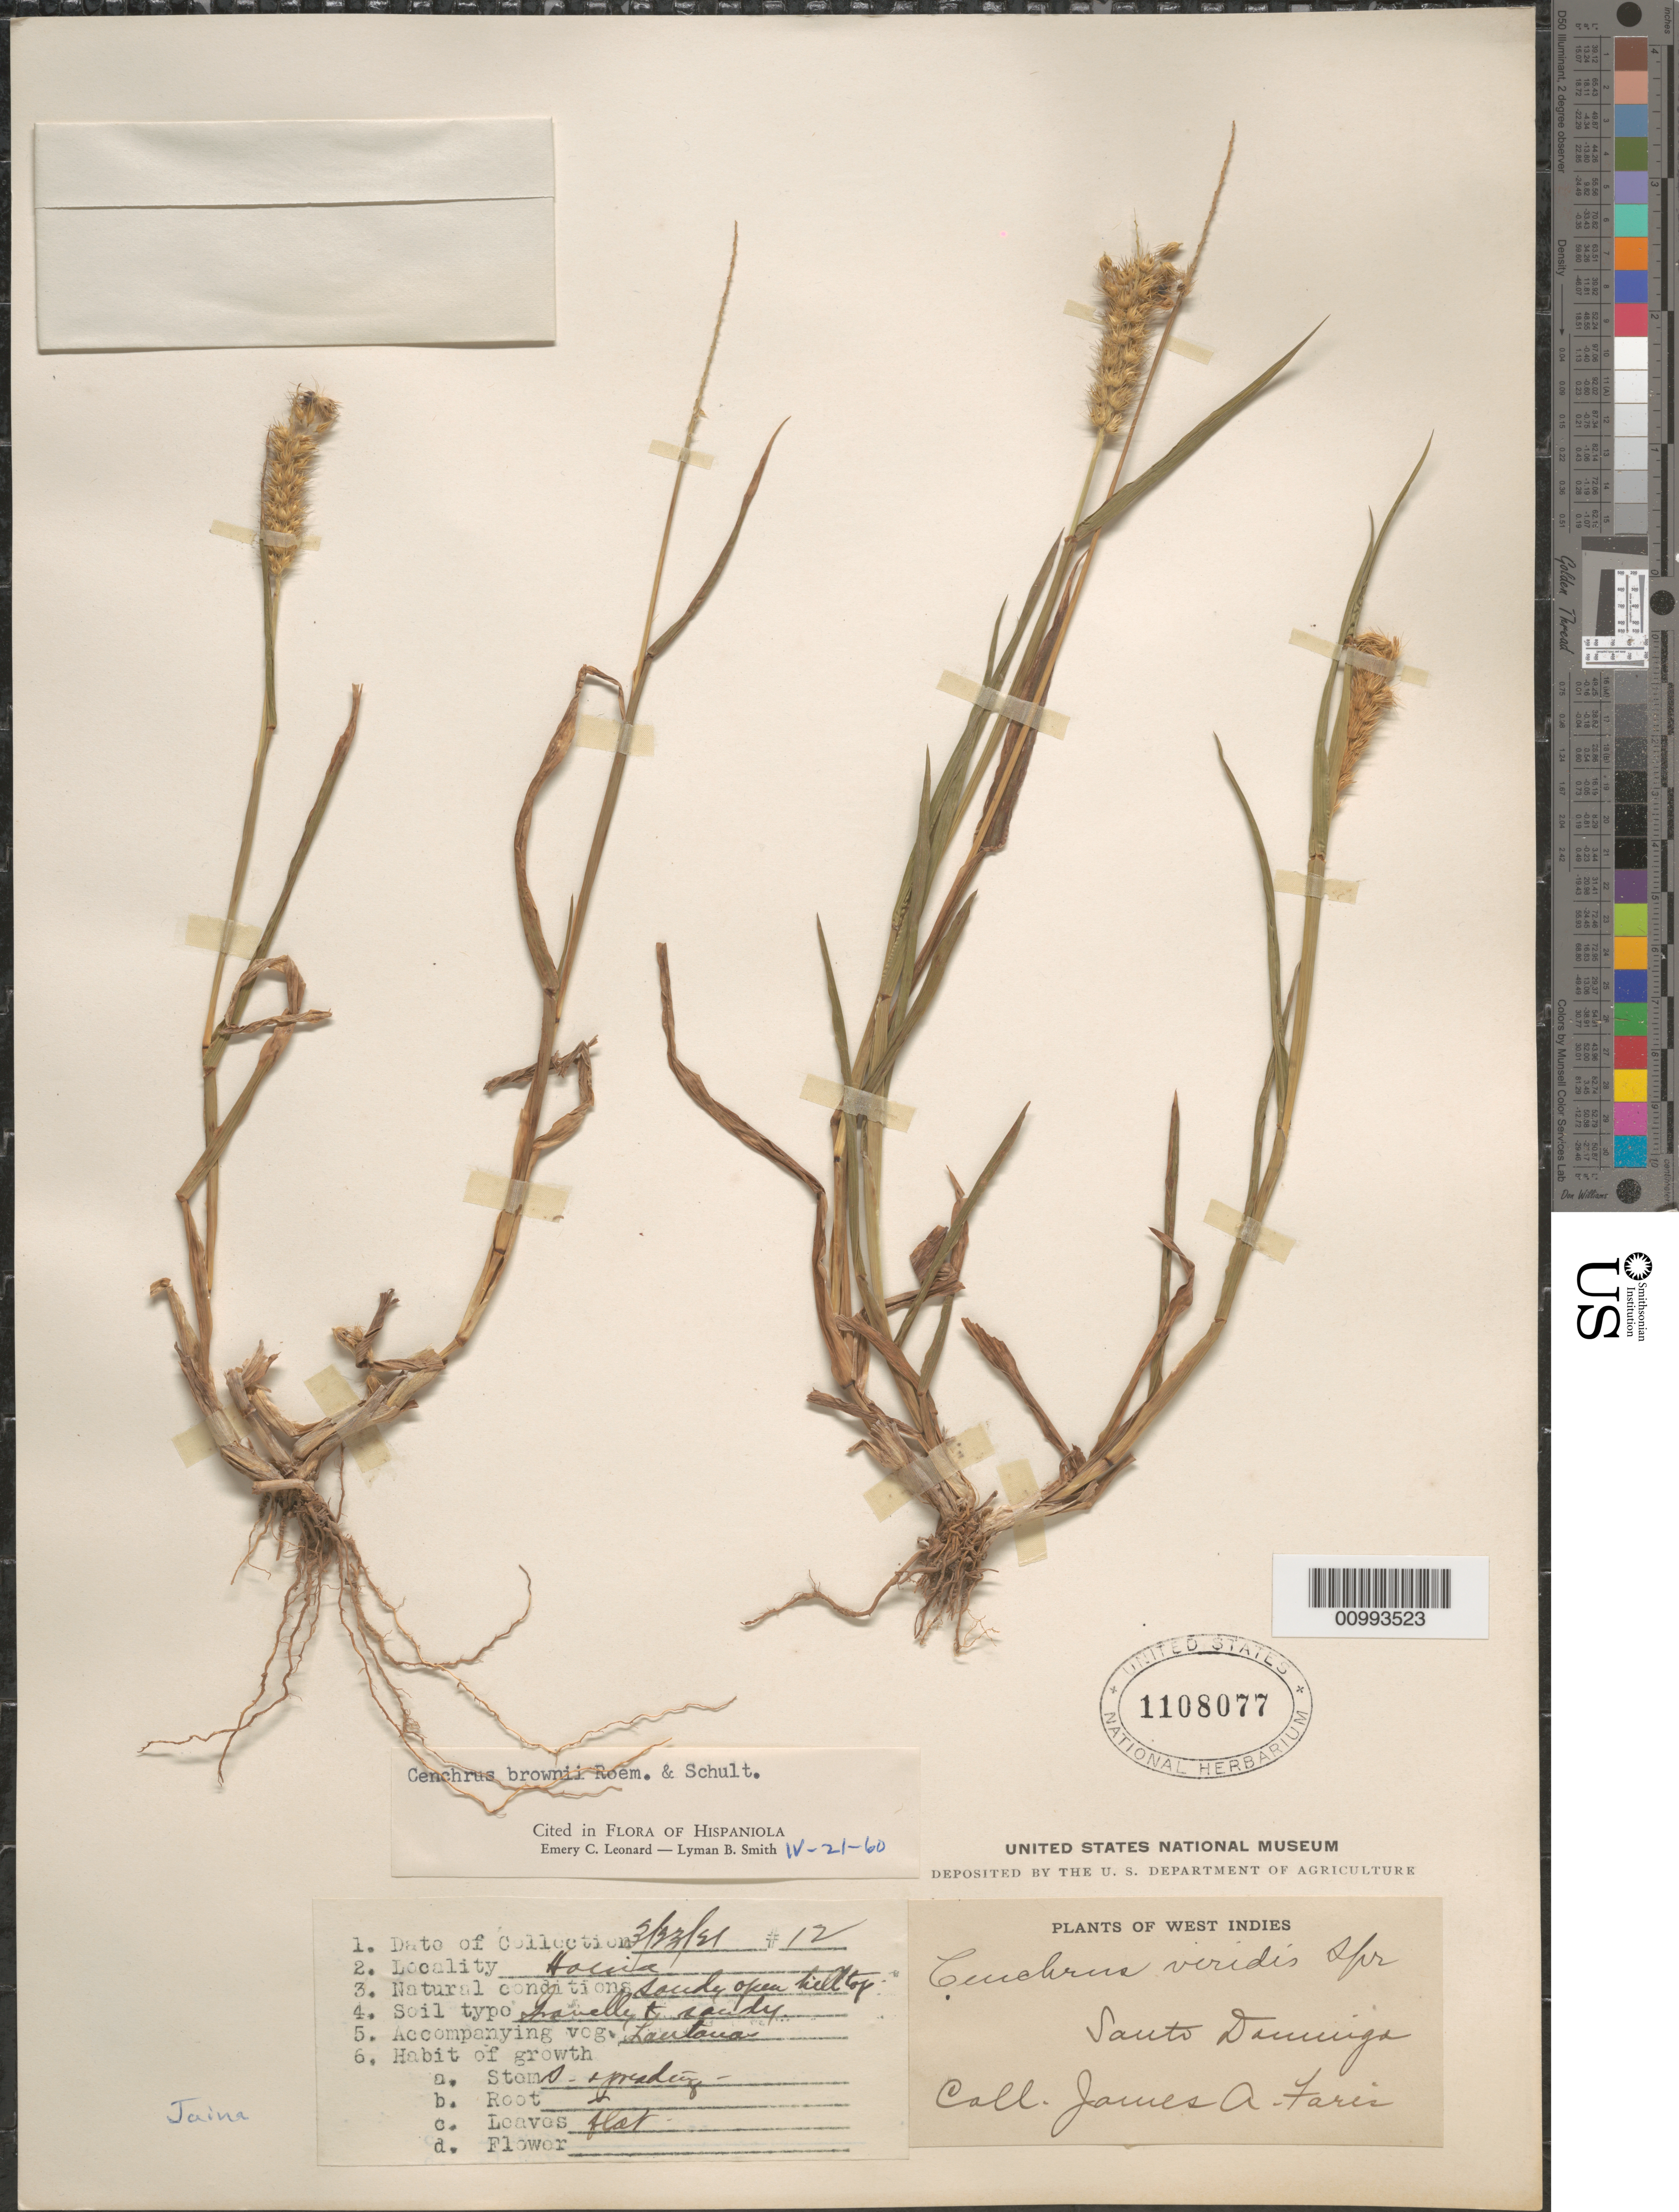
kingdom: Plantae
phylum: Tracheophyta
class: Liliopsida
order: Poales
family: Poaceae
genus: Cenchrus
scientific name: Cenchrus brownii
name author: Roem. & Schult.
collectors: J. Faris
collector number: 12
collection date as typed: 13 Mar 1921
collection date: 1921-03-13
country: Dominican Republic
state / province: San Cristóbal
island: Hispaniola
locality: Hania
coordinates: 0 N, 0 E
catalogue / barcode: US 1108077